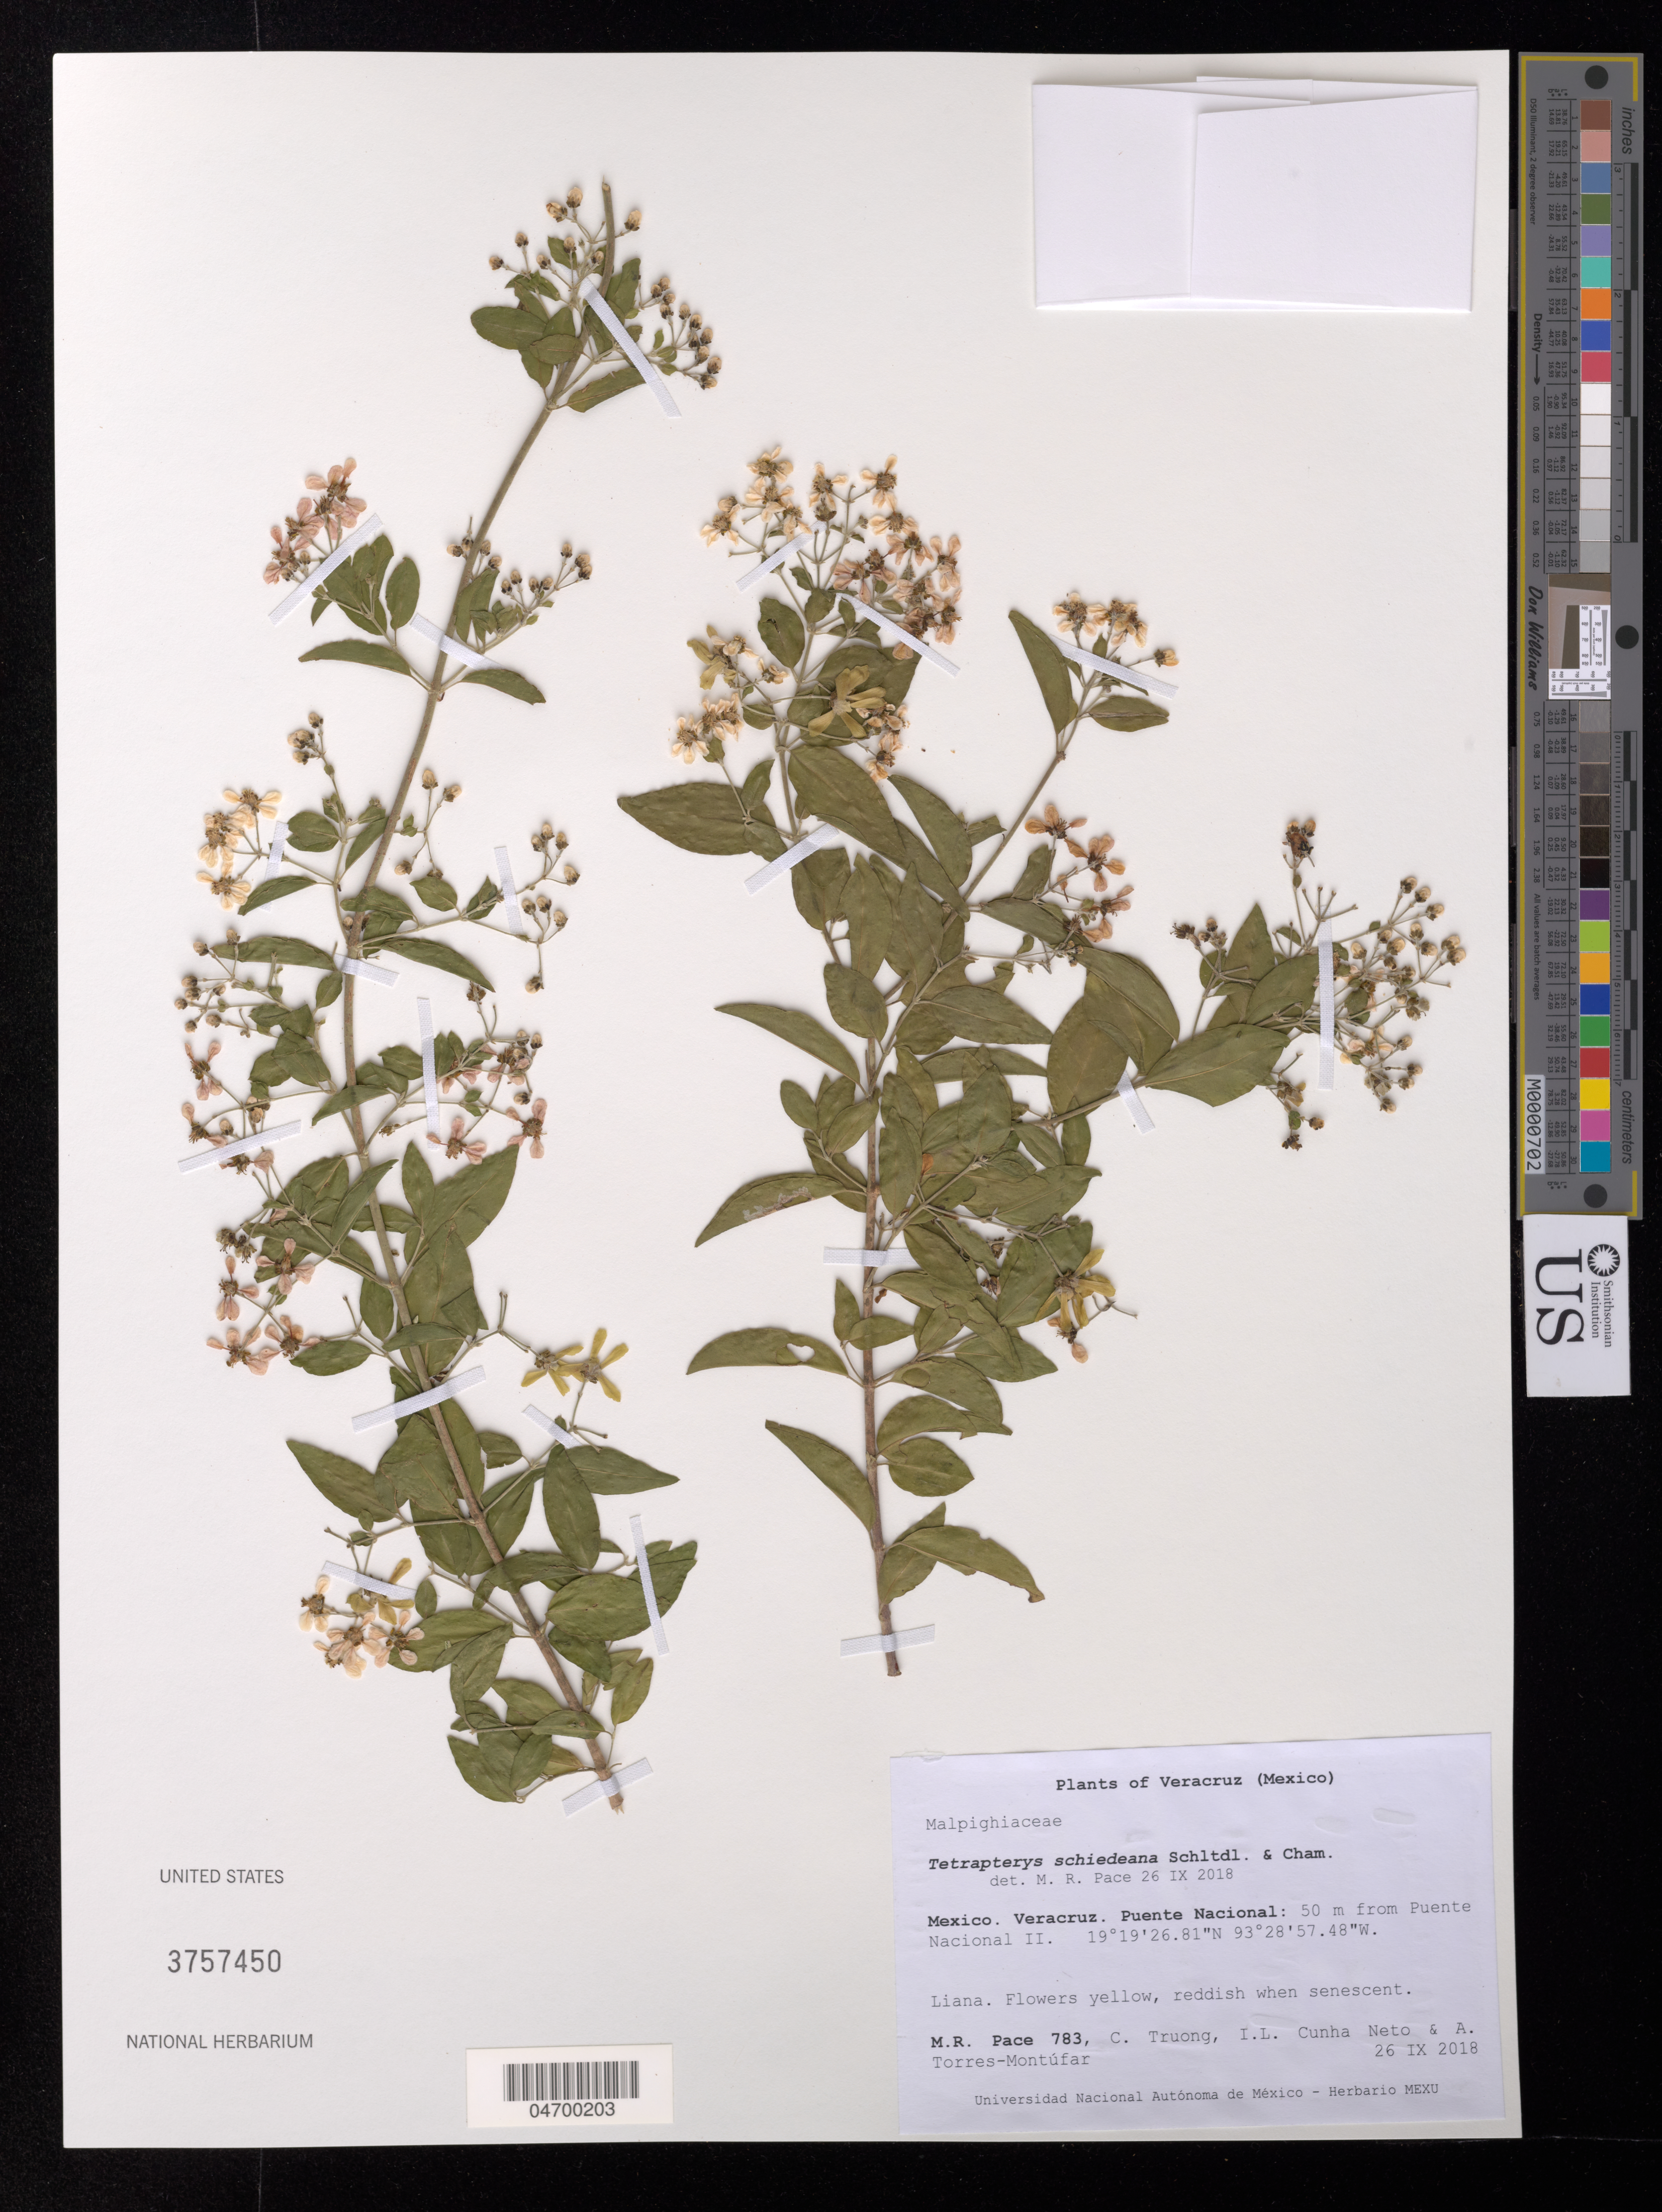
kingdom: Plantae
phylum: Tracheophyta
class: Magnoliopsida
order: Malpighiales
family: Malpighiaceae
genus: Tetrapterys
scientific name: Tetrapterys schiedeana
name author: Schltdl. & Cham.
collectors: M. R. Pace, C. Truong, I. L. Cunha Neto & A. Torres-Montúfar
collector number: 783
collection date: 2018-09-26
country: Mexico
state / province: Veracruz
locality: Veracruz. Puente Nacional: 50 m from Puente Nacionall II.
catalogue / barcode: US 3757450